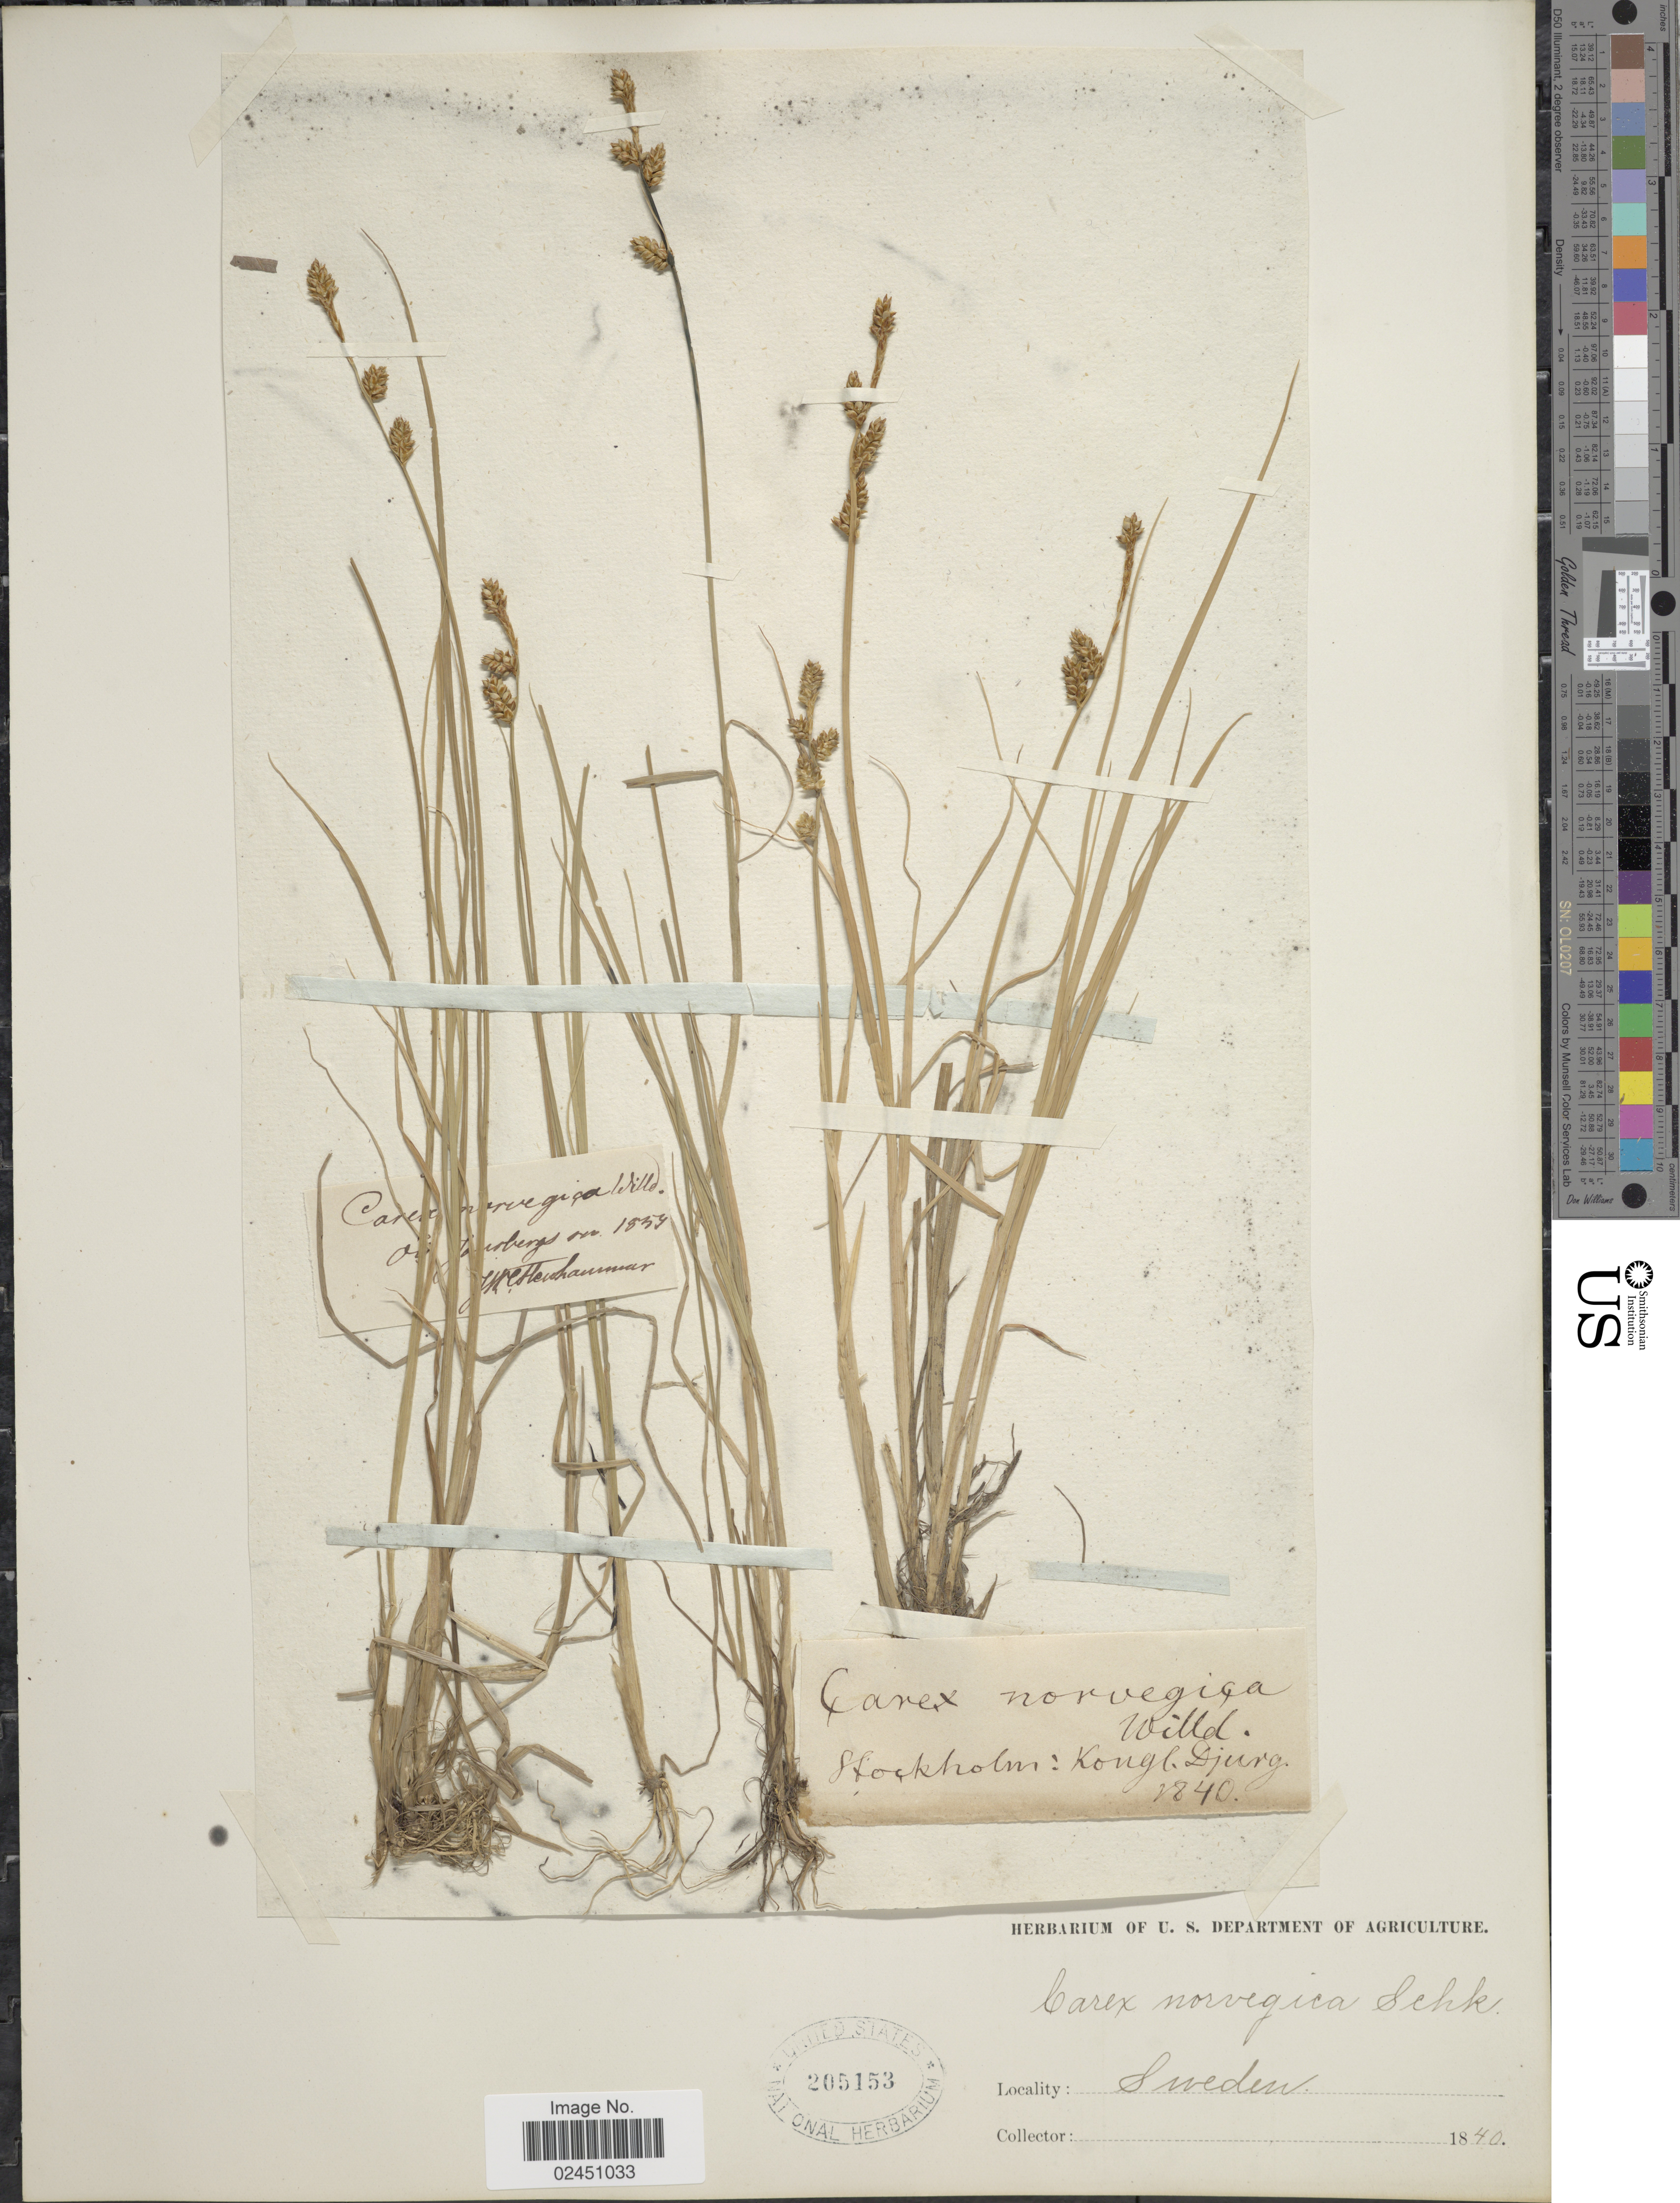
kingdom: Plantae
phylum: Tracheophyta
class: Liliopsida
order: Poales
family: Cyperaceae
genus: Carex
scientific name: Carex norvegica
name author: Retz.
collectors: ex herb. U. S. Department of Agriculture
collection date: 1840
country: Sweden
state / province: Stockholm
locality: Kongl. Djurg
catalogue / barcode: US 205153